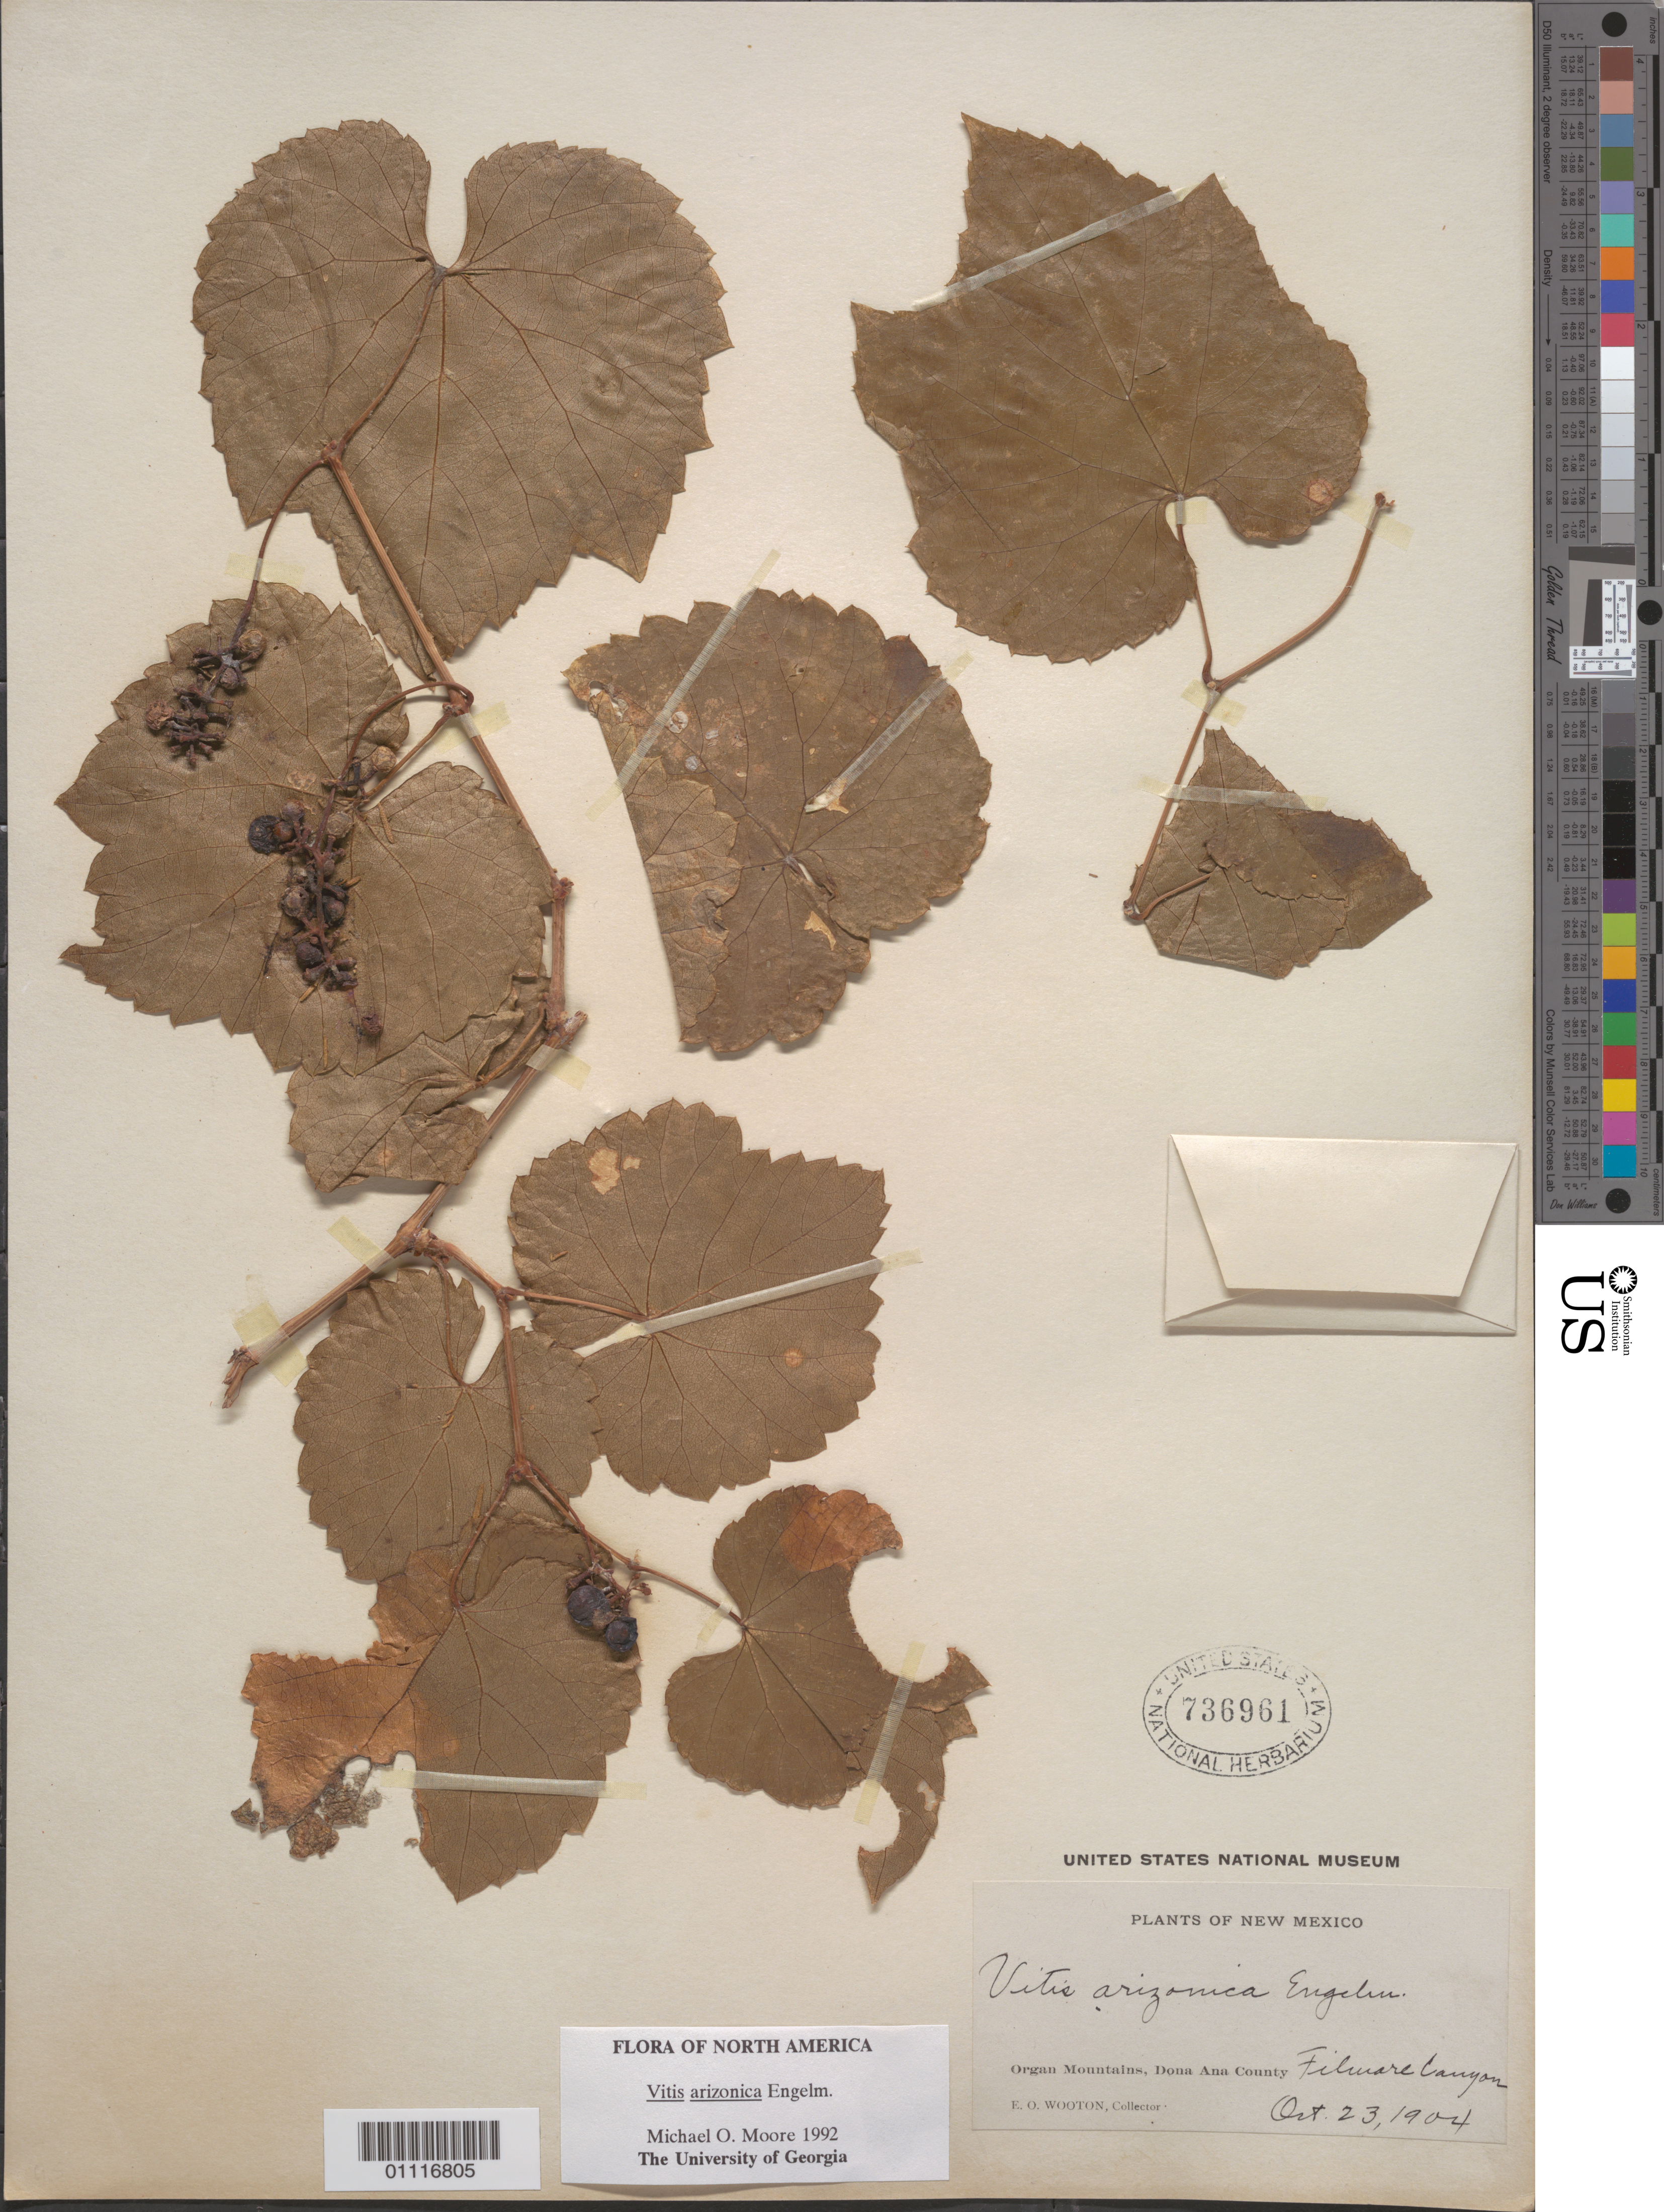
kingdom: Plantae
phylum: Tracheophyta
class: Magnoliopsida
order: Vitales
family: Vitaceae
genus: Vitis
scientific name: Vitis arizonica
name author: Engelm.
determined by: Moore, M. O.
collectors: E. O. Wooton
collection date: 1904-10-23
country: United States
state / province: New Mexico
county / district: Dona Ana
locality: Organ Mountains, Filmore Canyon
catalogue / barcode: US 736961